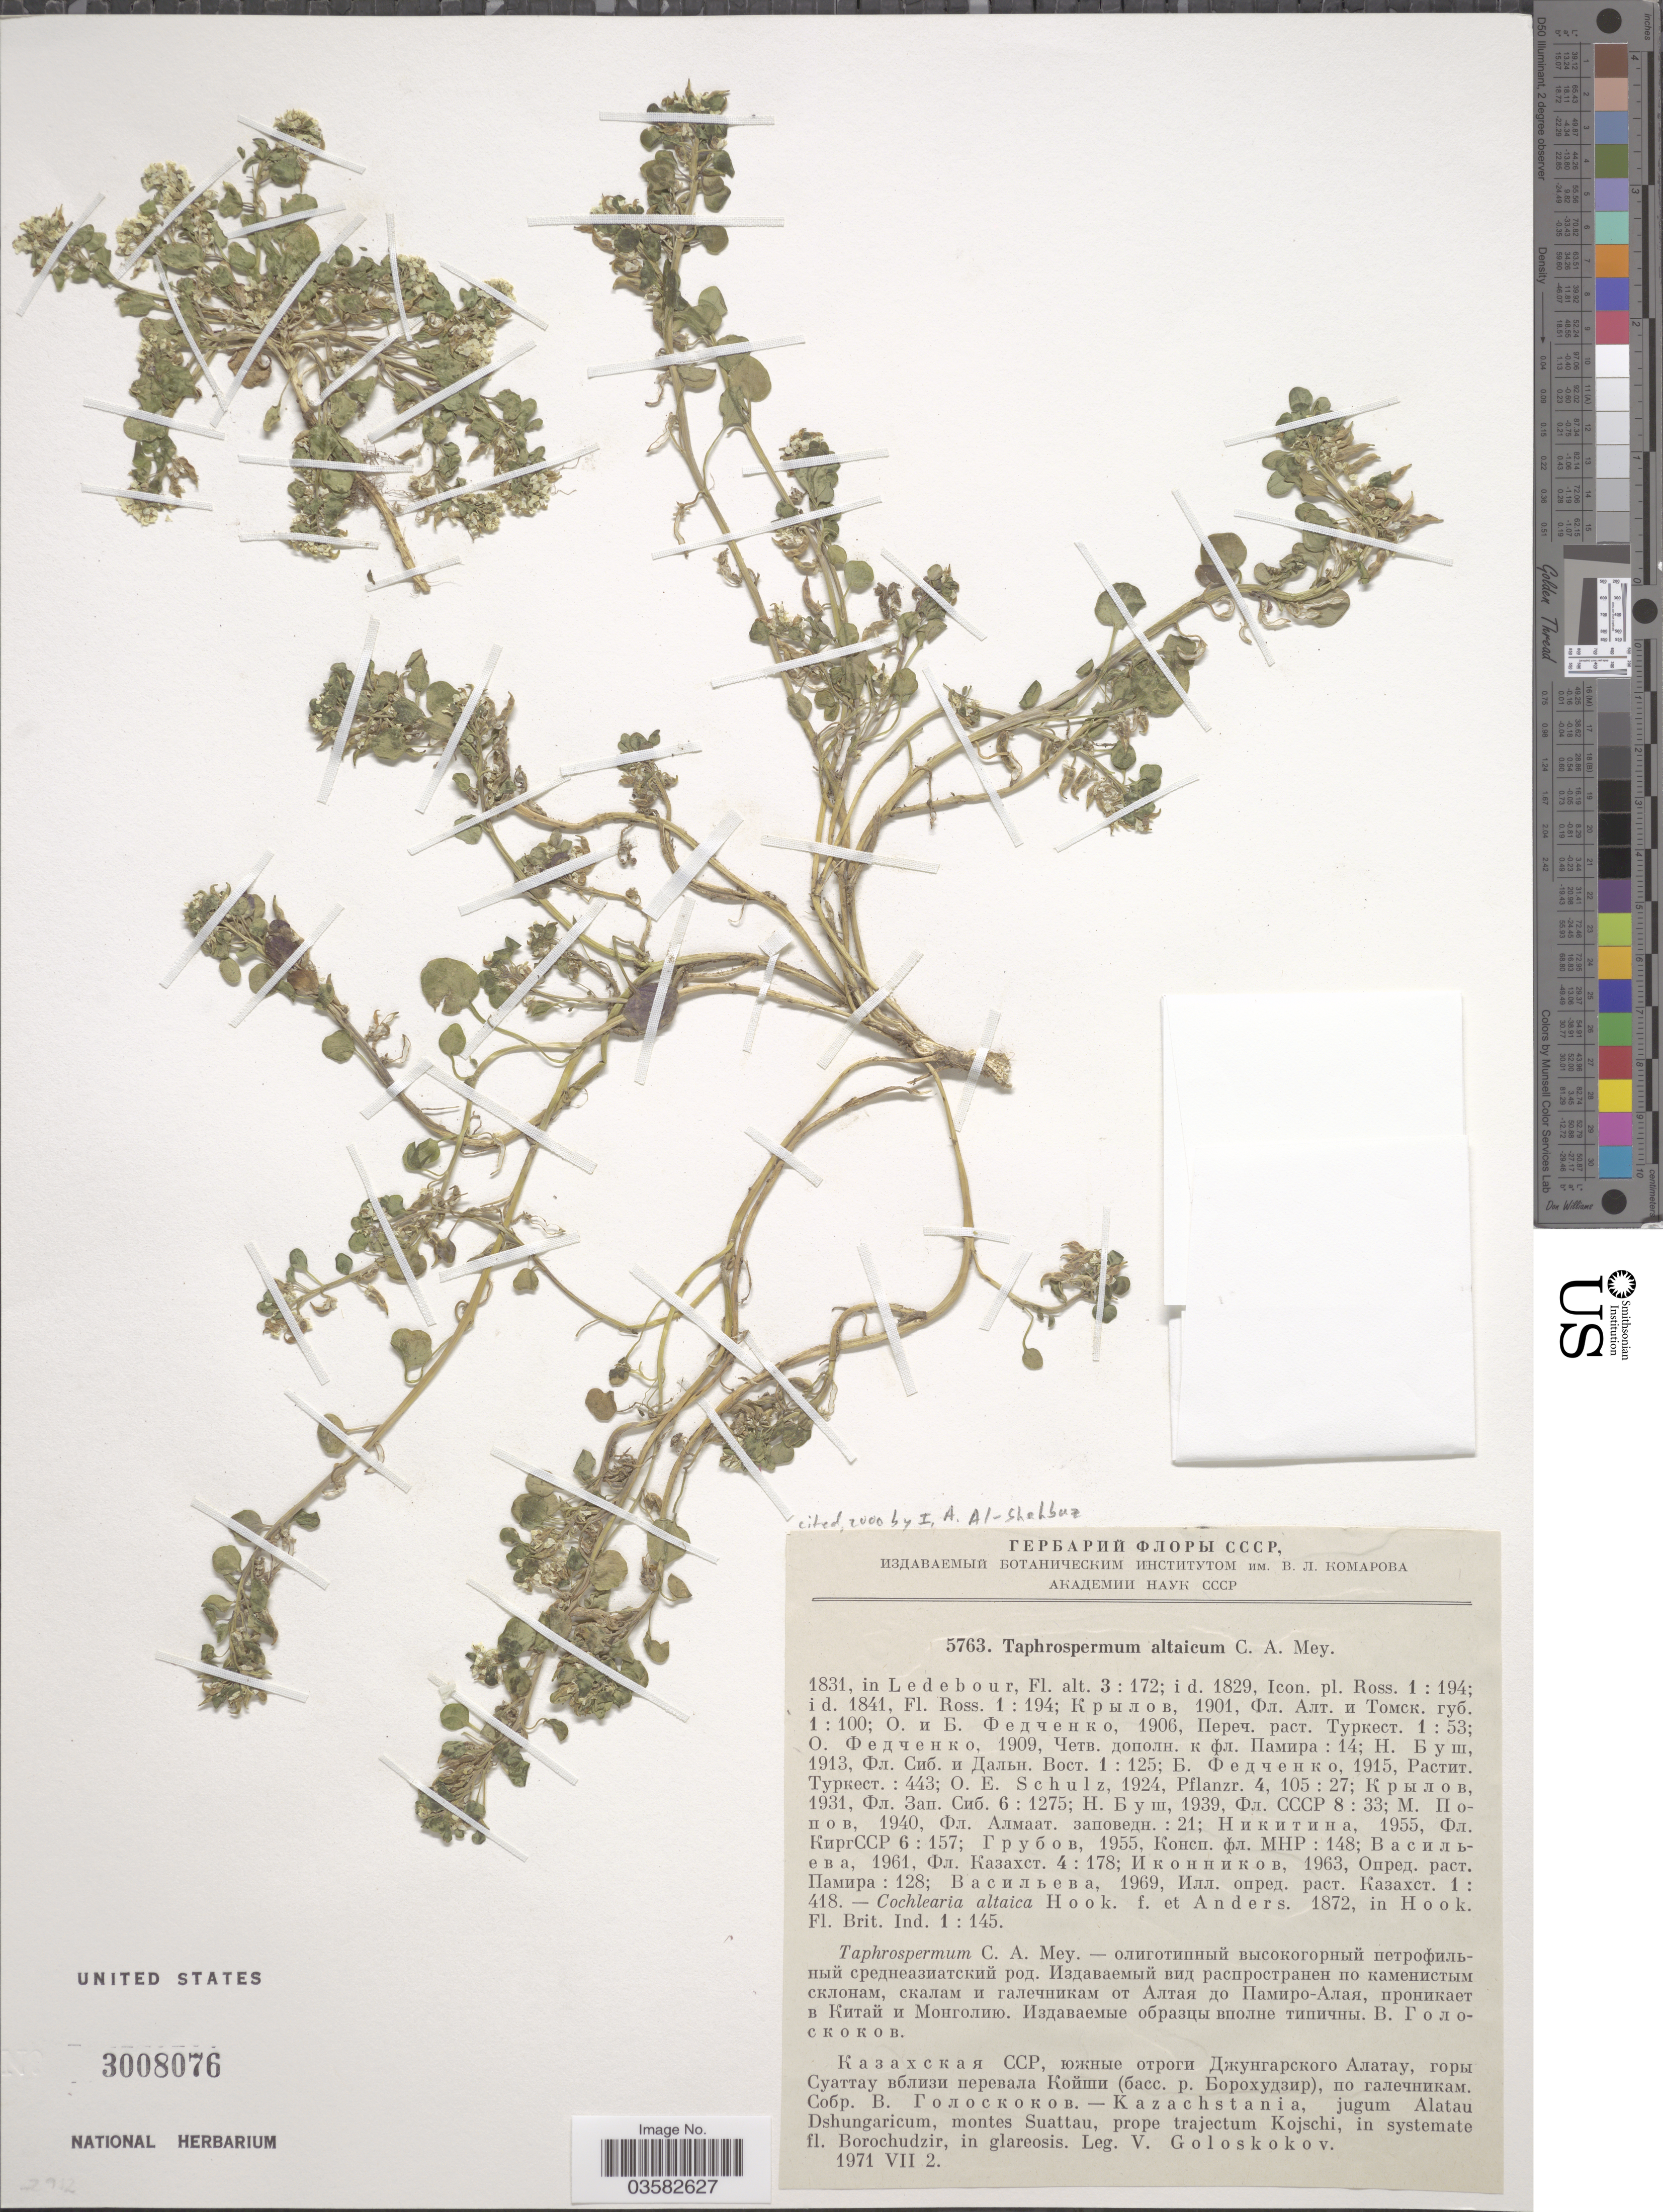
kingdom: Plantae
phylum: Tracheophyta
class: Magnoliopsida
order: Brassicales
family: Brassicaceae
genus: Eutrema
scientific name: Eutrema altaicum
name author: (C.A. Mey.) Al-Shehbaz & Warwick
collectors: V. P. Goloskokov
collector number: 5763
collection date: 1971-07-02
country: Kazakhstan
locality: Kazachstania, jugum Alatau Dshugaricum, montes Suattau, prope trajectum Kojschi, in systemate fl. Borochudzir.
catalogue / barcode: US 3008076